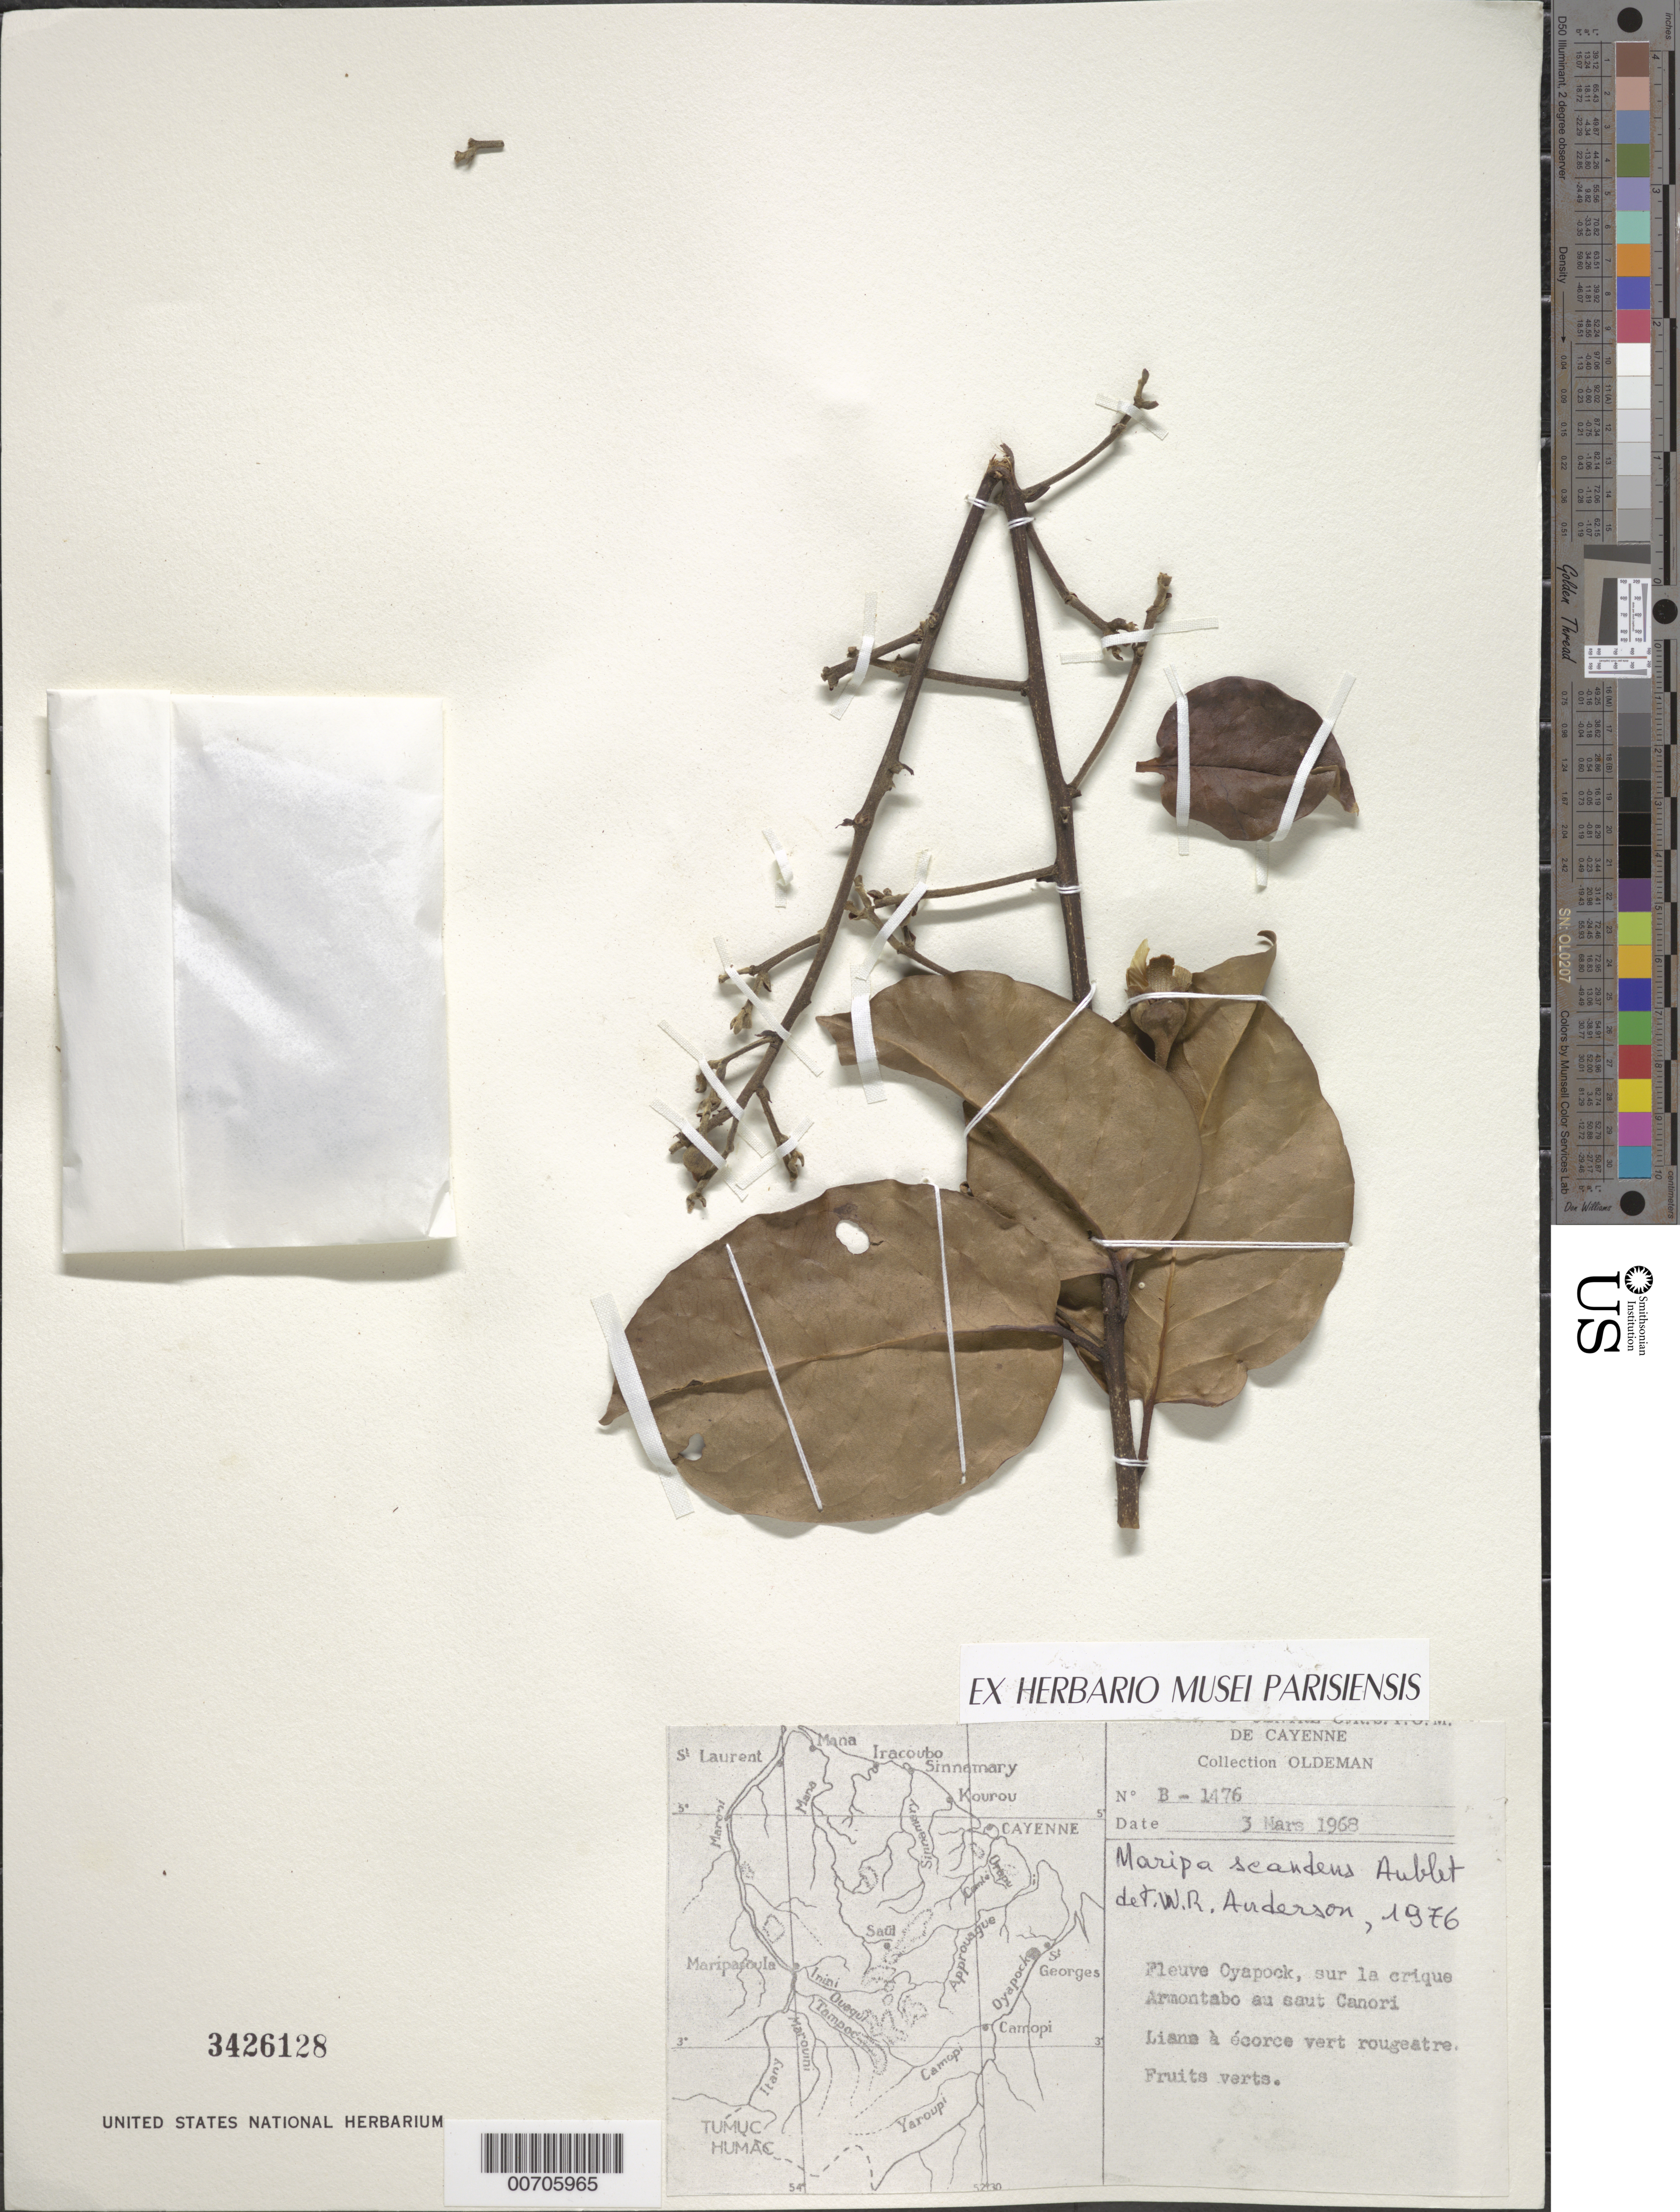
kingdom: Plantae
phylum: Tracheophyta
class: Magnoliopsida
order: Solanales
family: Convolvulaceae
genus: Maripa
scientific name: Maripa scandens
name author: Aubl.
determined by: Anderson, W. R., (MICH), University of Michigan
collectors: R. Oldeman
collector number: B 1476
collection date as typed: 3-Mar-68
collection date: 1968-03-03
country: French Guiana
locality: Fleuve Oyapock, sur la crique Armontabo au saut Cañori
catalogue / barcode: US 3426128